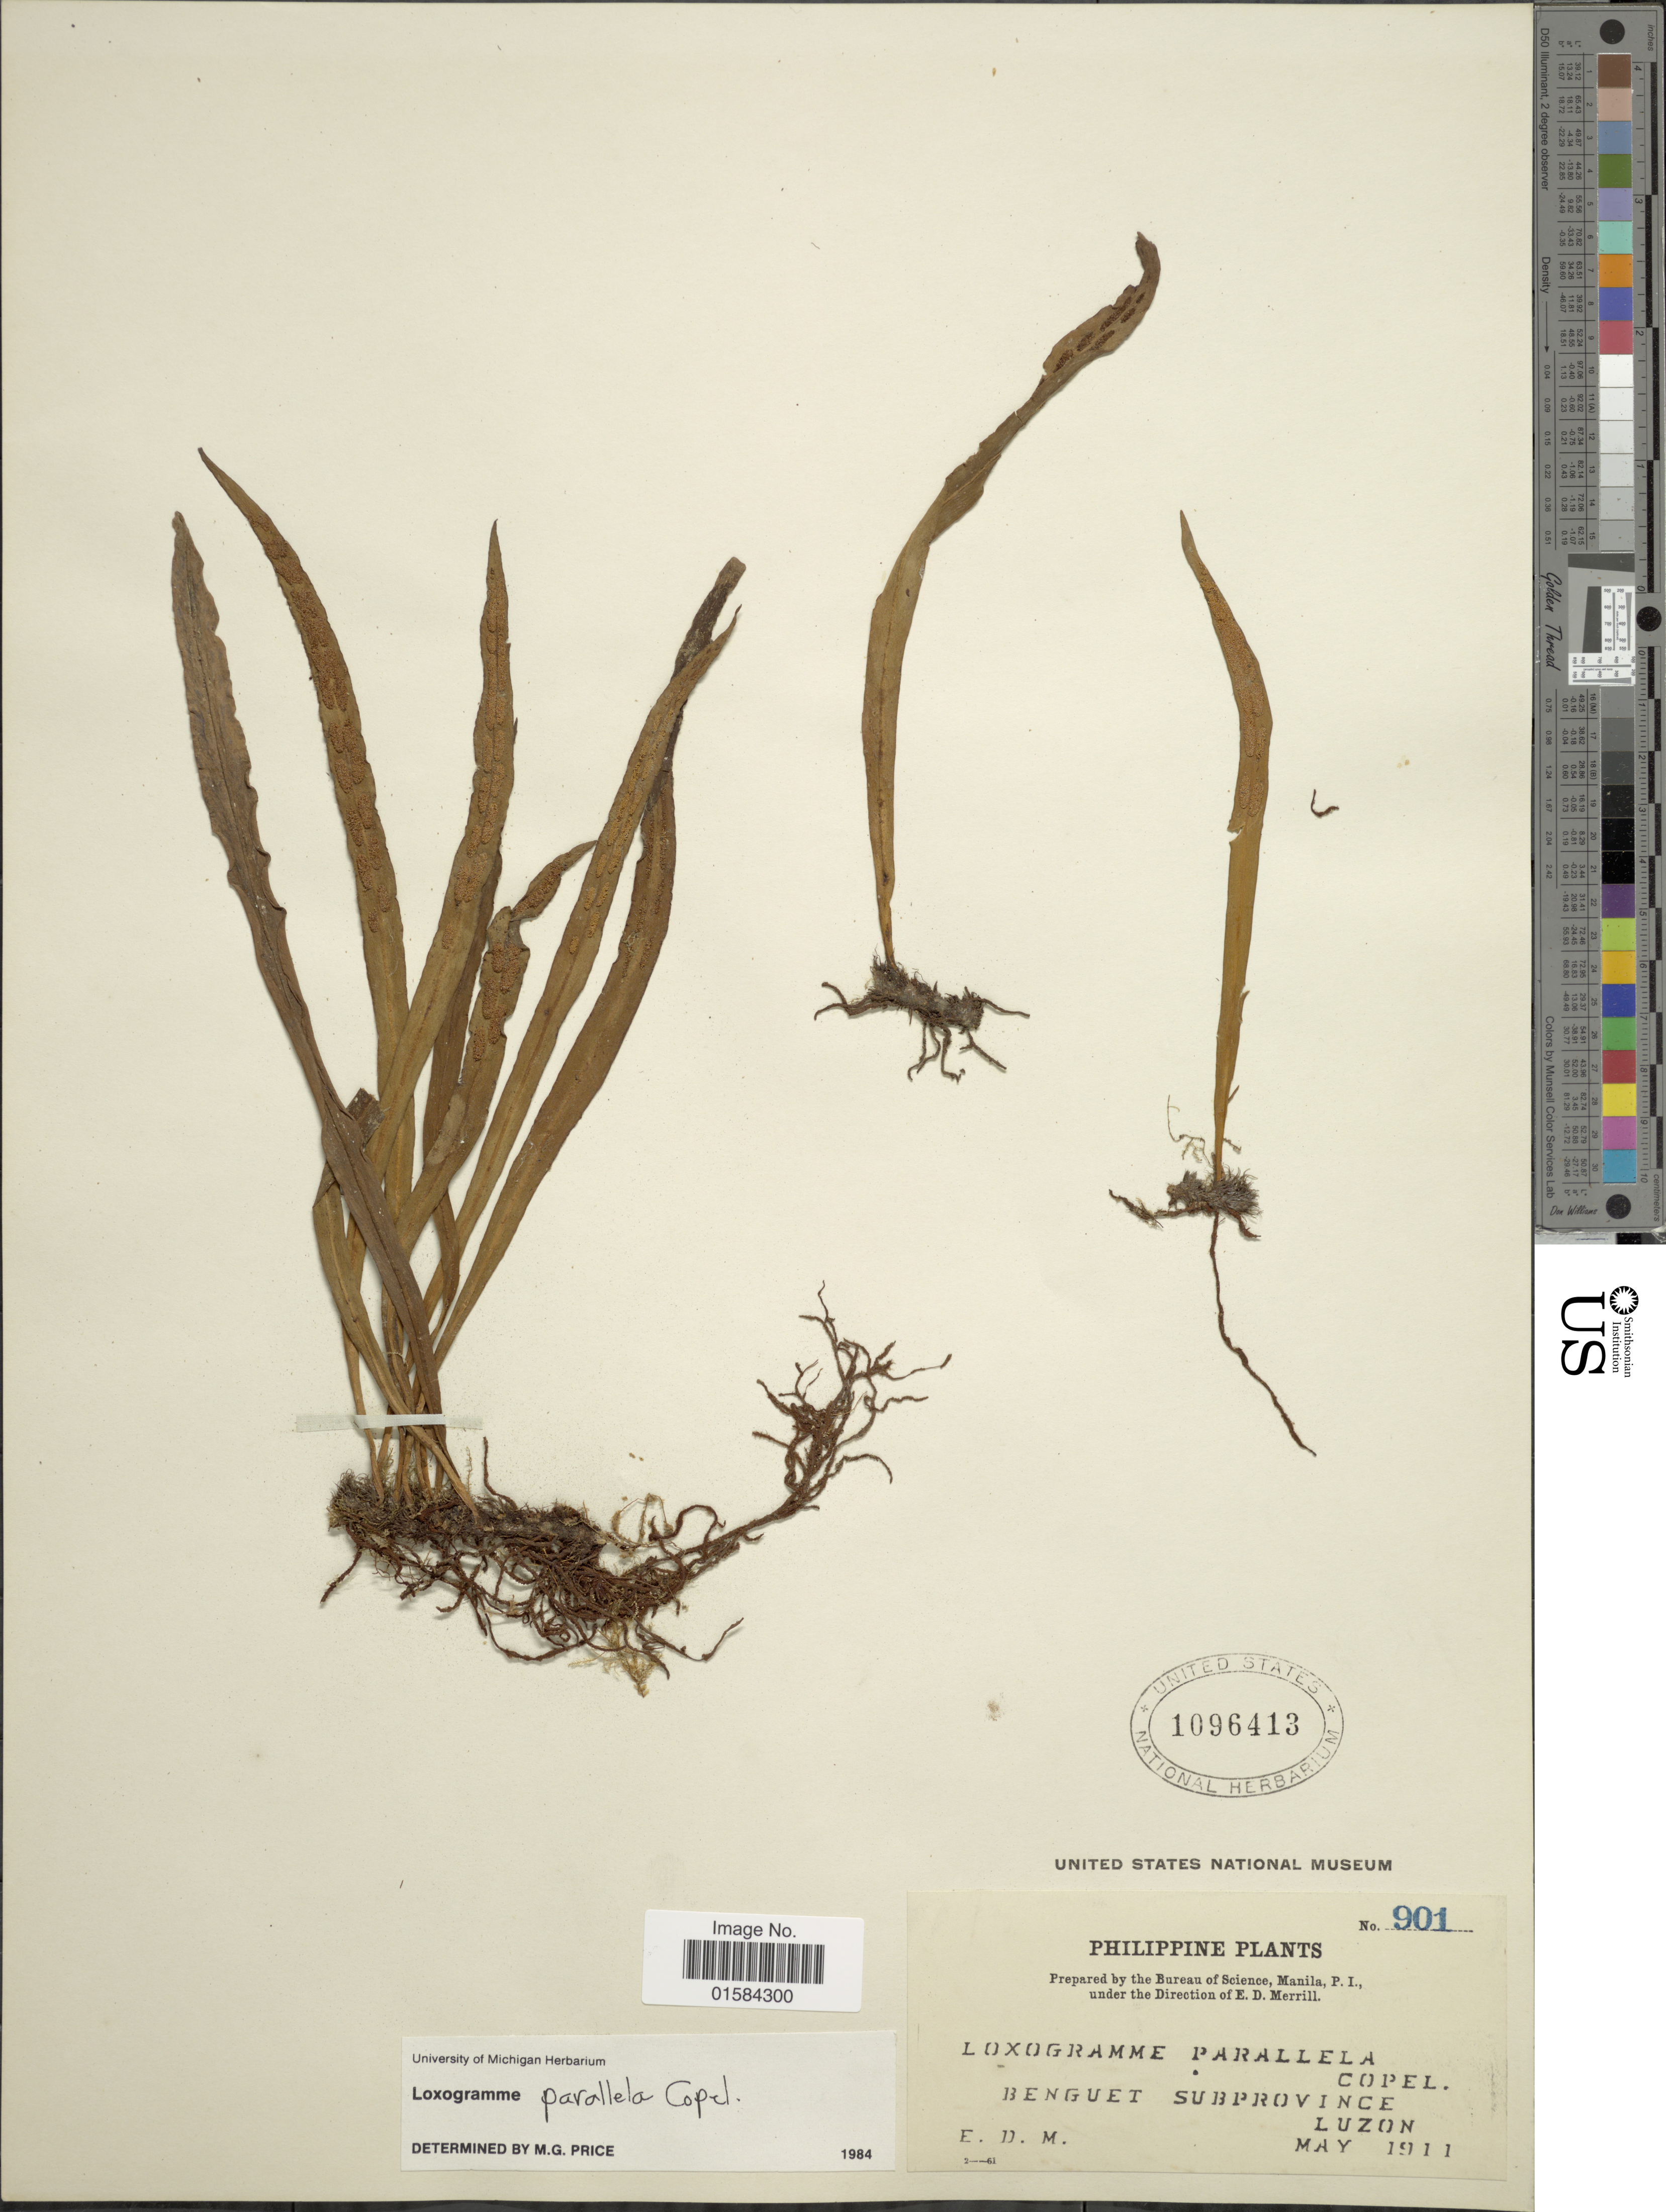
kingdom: Plantae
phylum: Tracheophyta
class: Polypodiopsida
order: Polypodiales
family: Polypodiaceae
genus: Loxogramme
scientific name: Loxogramme parallela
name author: Copel.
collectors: E. D. Merrill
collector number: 901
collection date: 1911-05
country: Philippines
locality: Benguet Subprovince, Luzon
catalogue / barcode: US 1096413